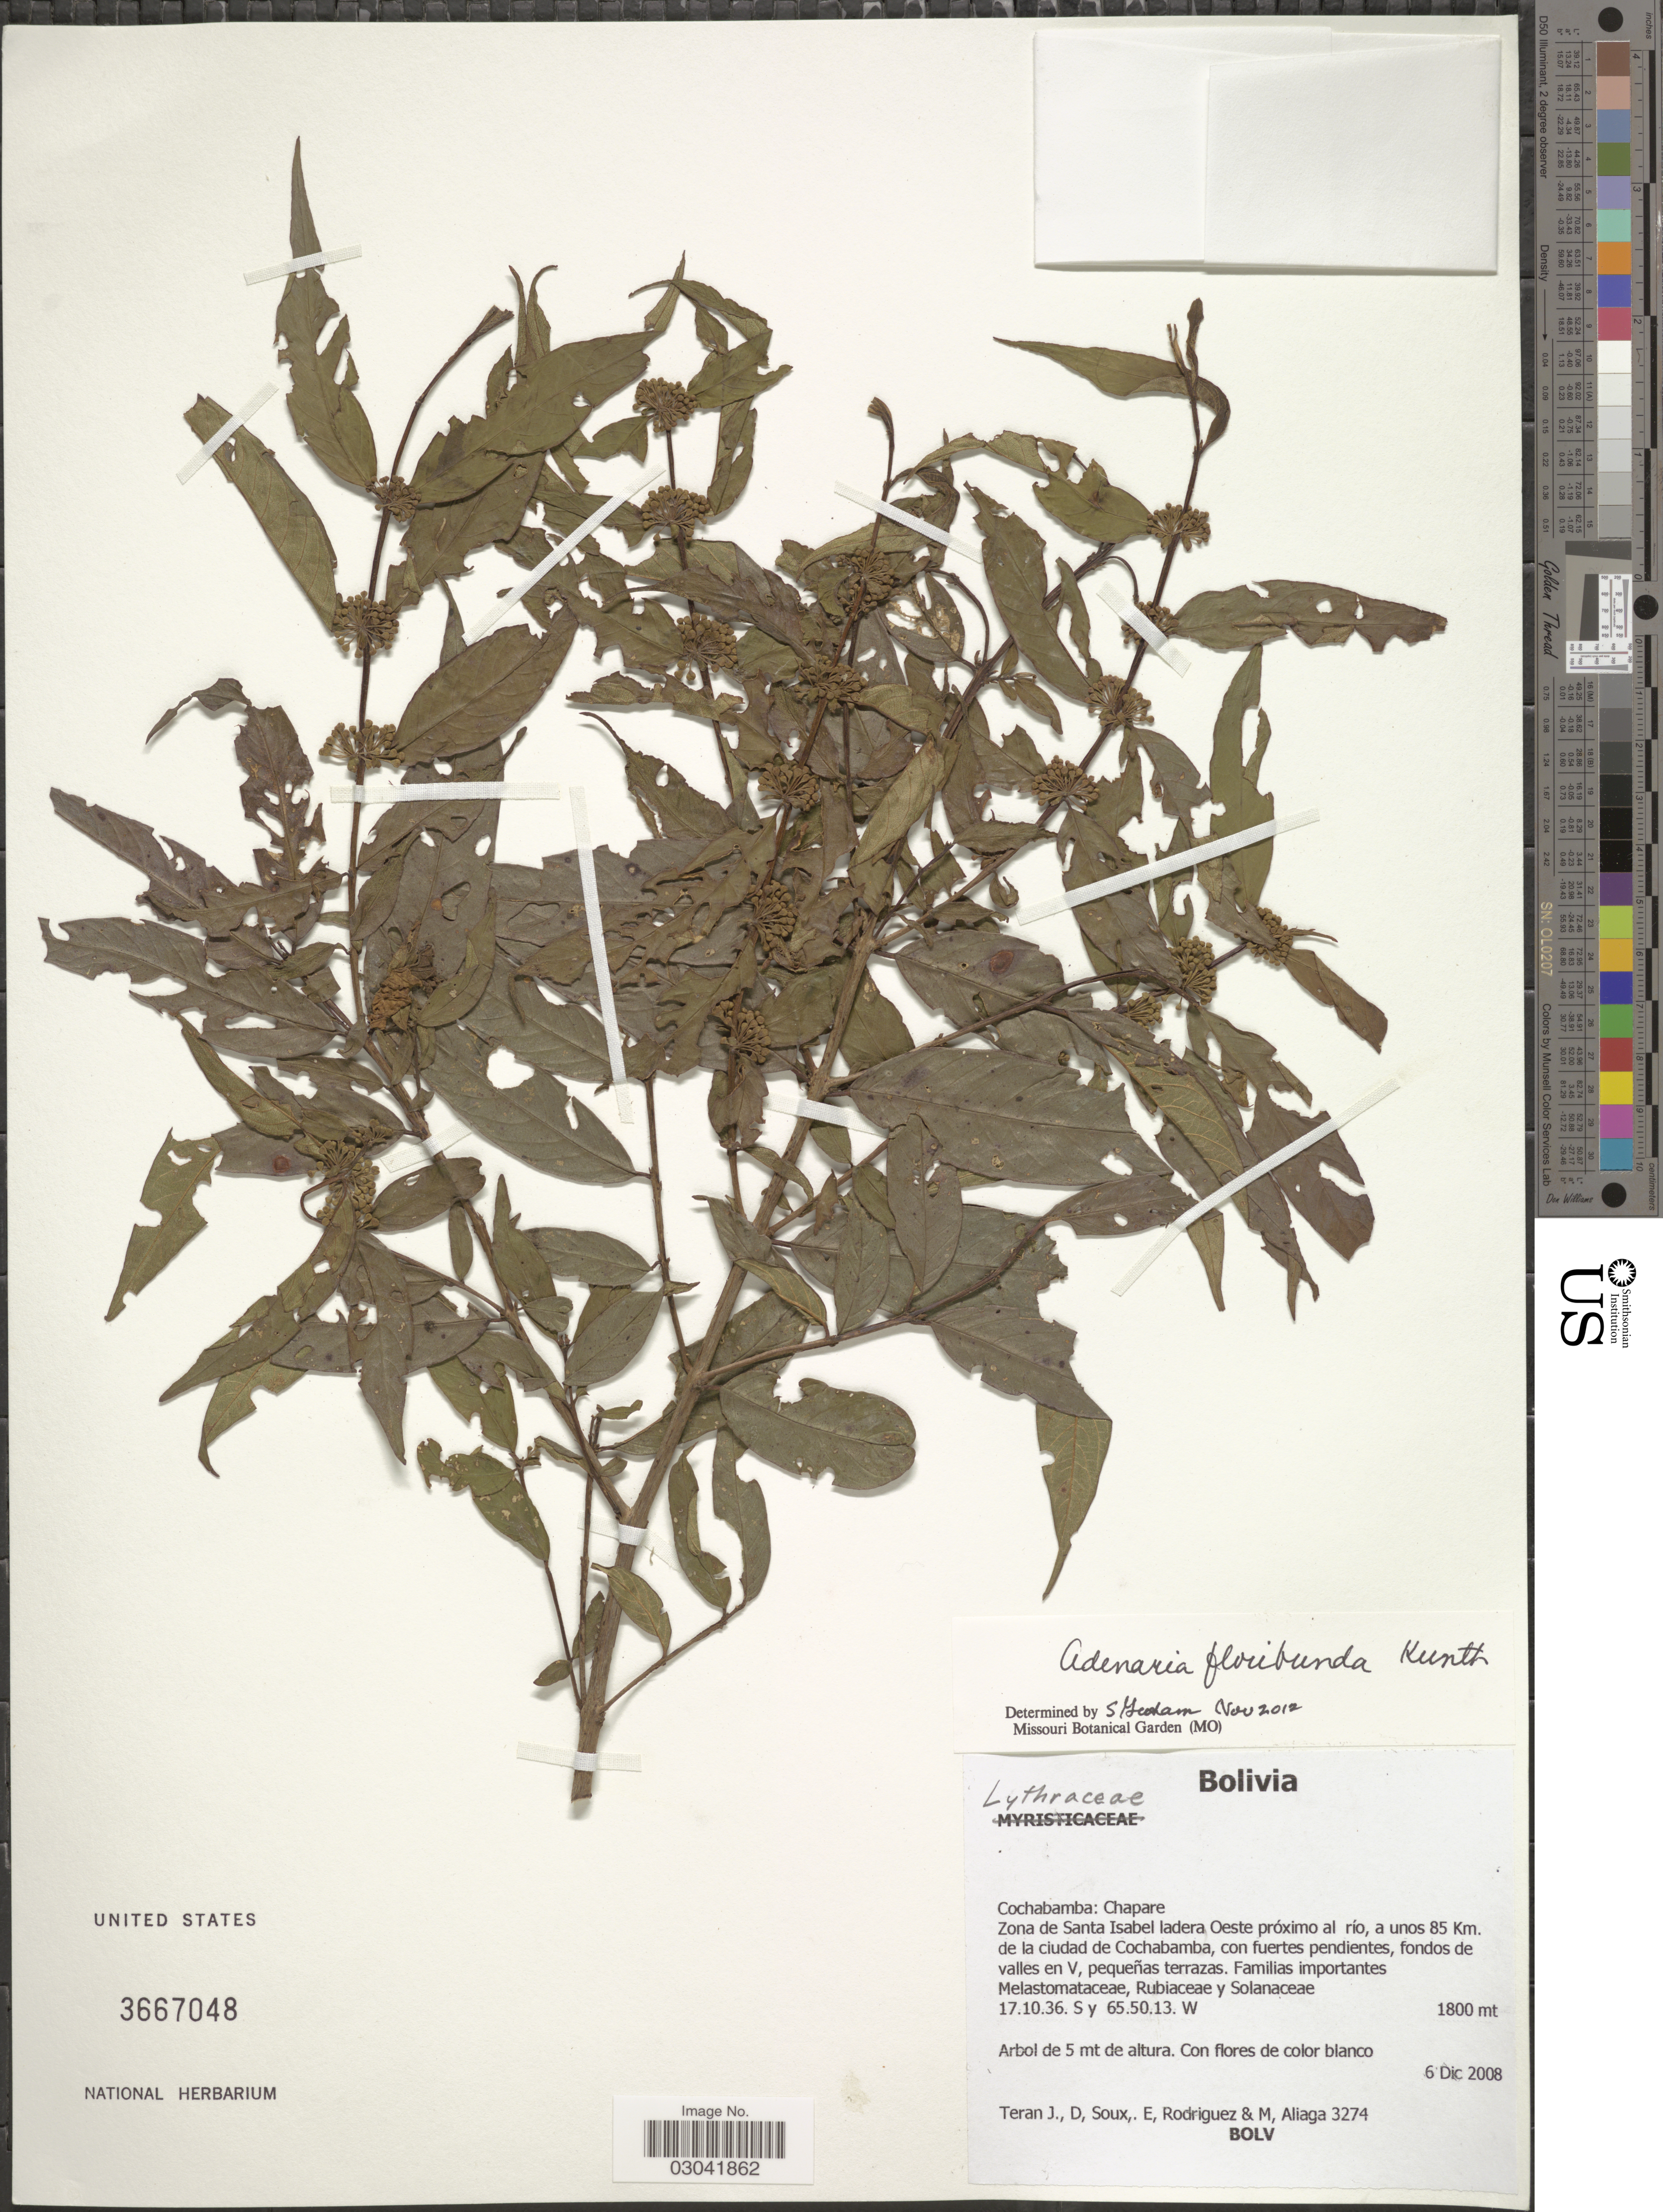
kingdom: Plantae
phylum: Tracheophyta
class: Magnoliopsida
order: Myrtales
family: Lythraceae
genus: Adenaria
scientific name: Adenaria floribunda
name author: Kunth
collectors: J. Teran, D. Soux, E. Rodriguez & M. Aliaga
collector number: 3274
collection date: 2008-12-06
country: Bolivia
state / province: Cochabamba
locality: Chapare. Zona de Santa Isabel ladera Oeste próximo al río, a unos 5 Km. de la cuidad de Cochabamba.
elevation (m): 1800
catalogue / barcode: US 3667048